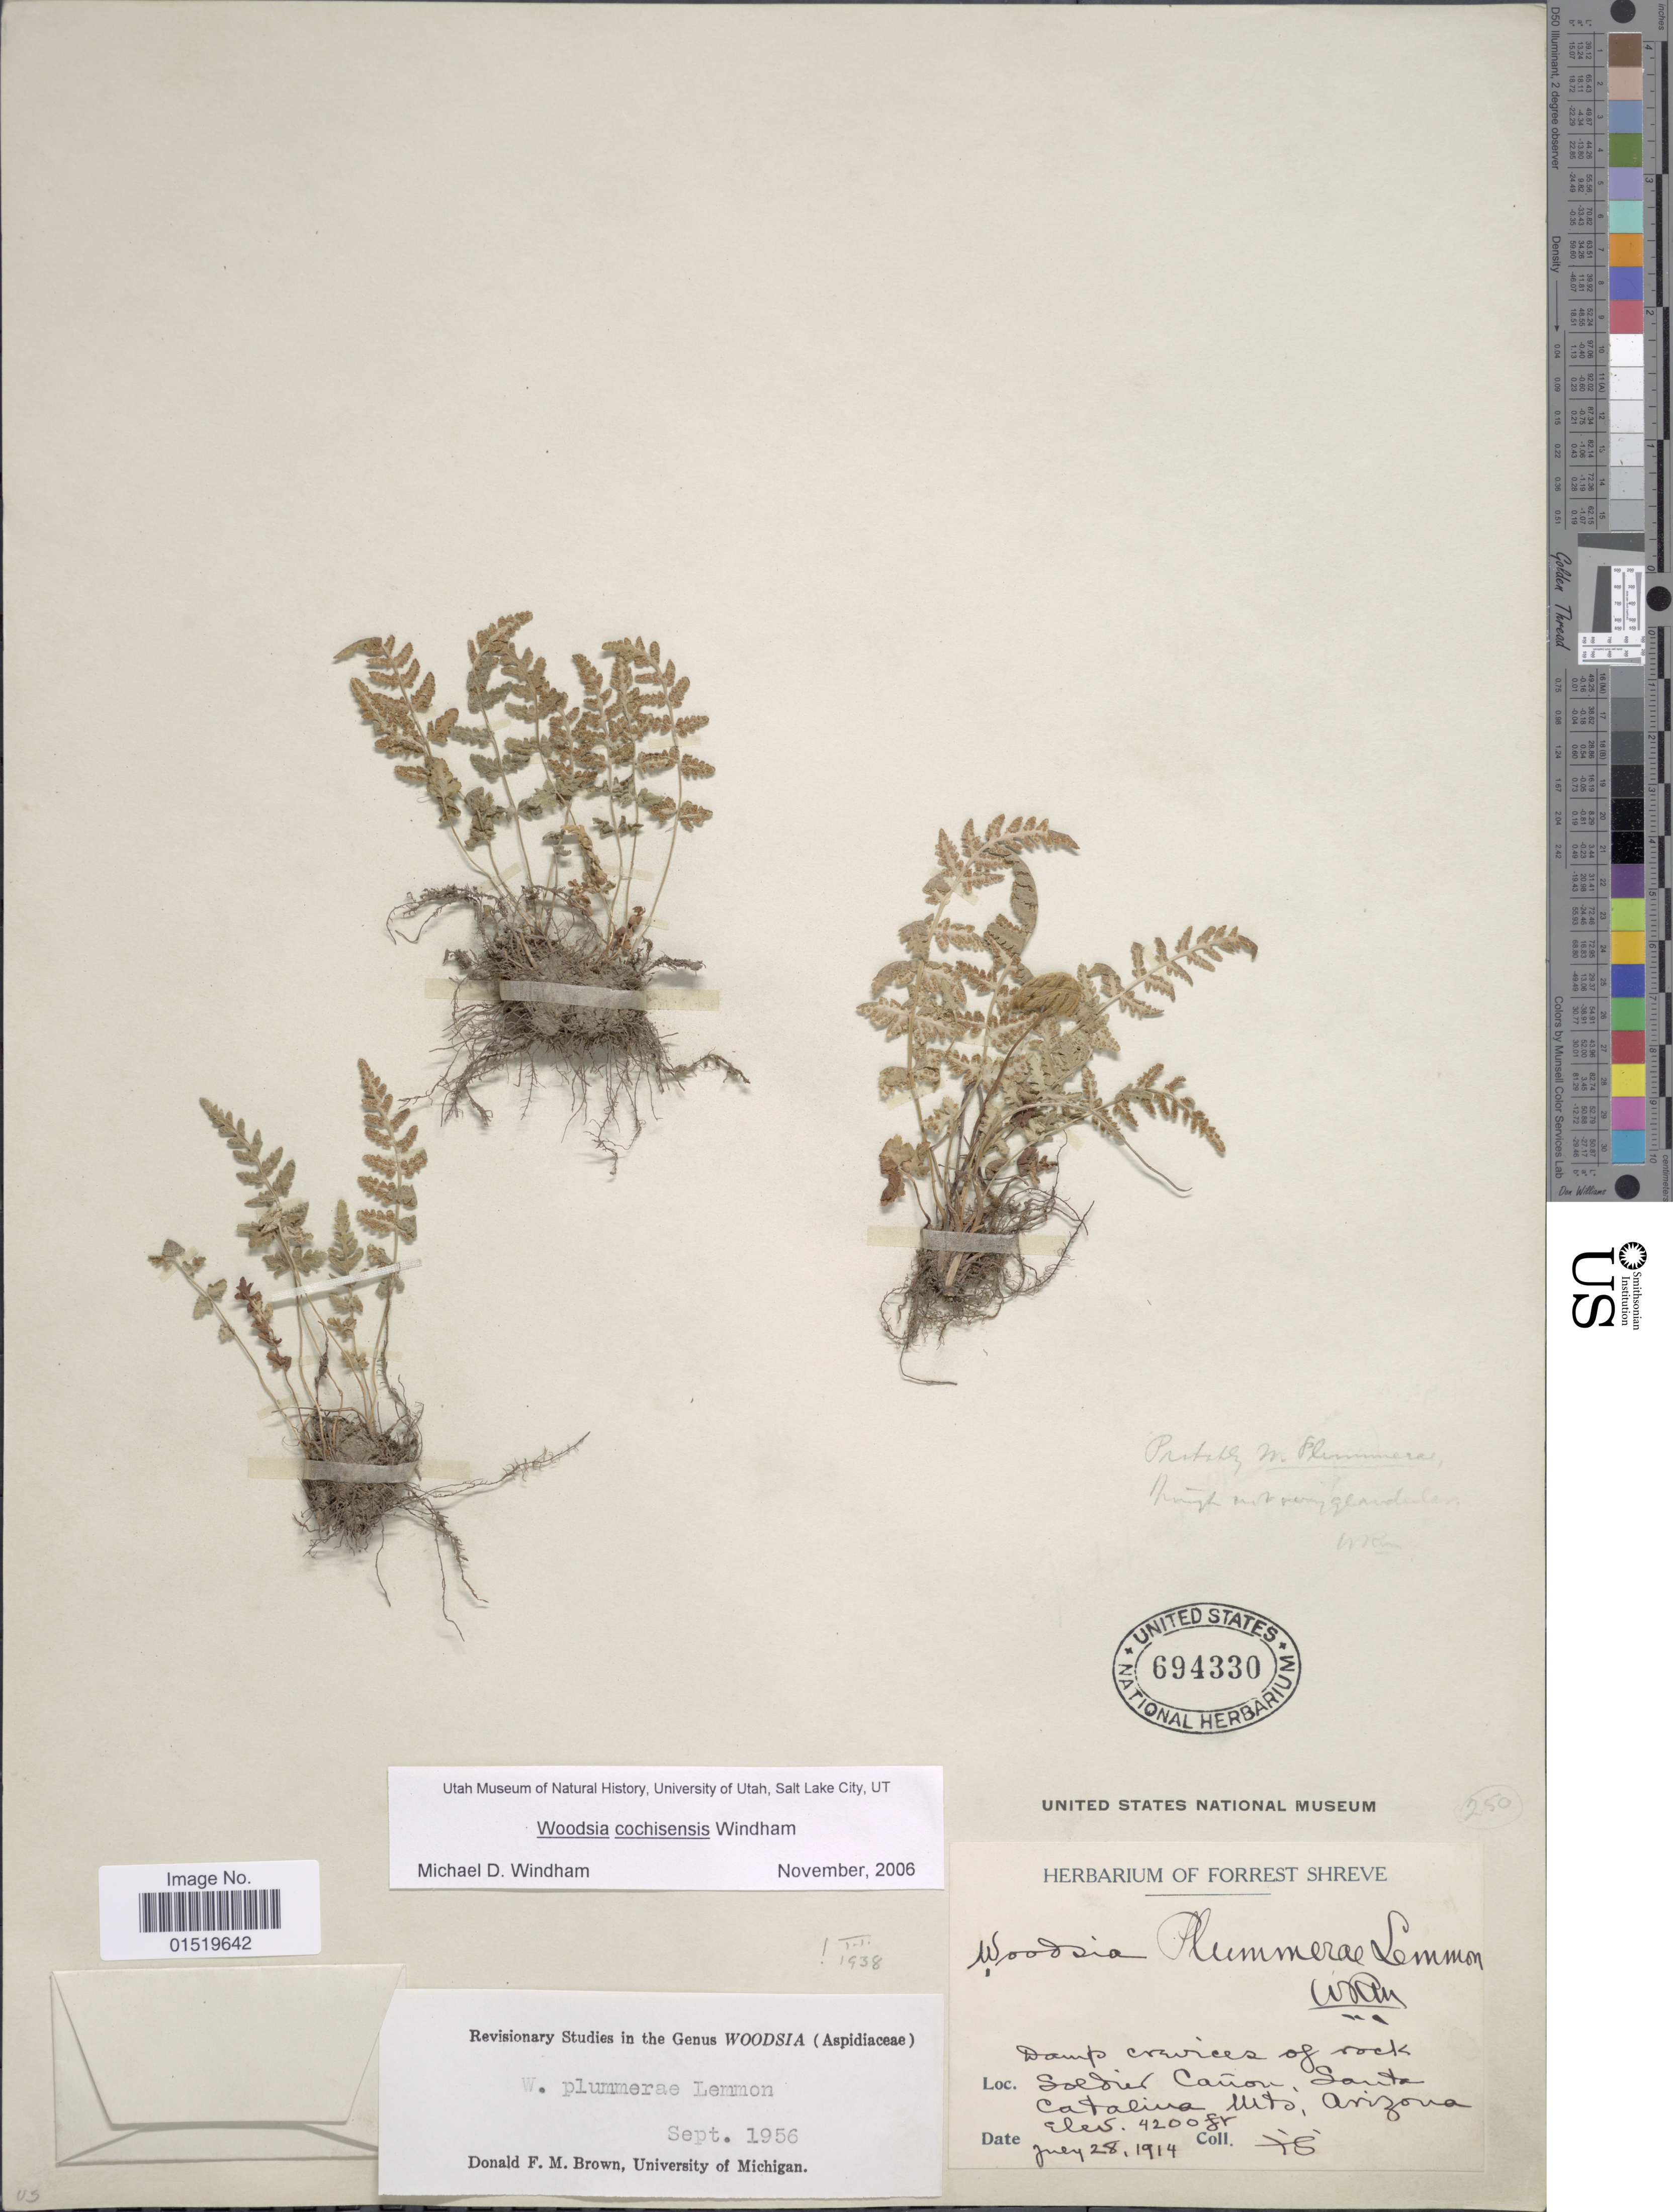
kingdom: Plantae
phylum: Tracheophyta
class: Polypodiopsida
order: Polypodiales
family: Woodsiaceae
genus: Woodsia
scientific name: Woodsia cochisensis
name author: Windham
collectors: F. Shreve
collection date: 1914-07-28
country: United States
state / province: Arizona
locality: Damp crevices of rock Soldier Cañon, Santa Catalina Mts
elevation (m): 1280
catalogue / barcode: US 694330